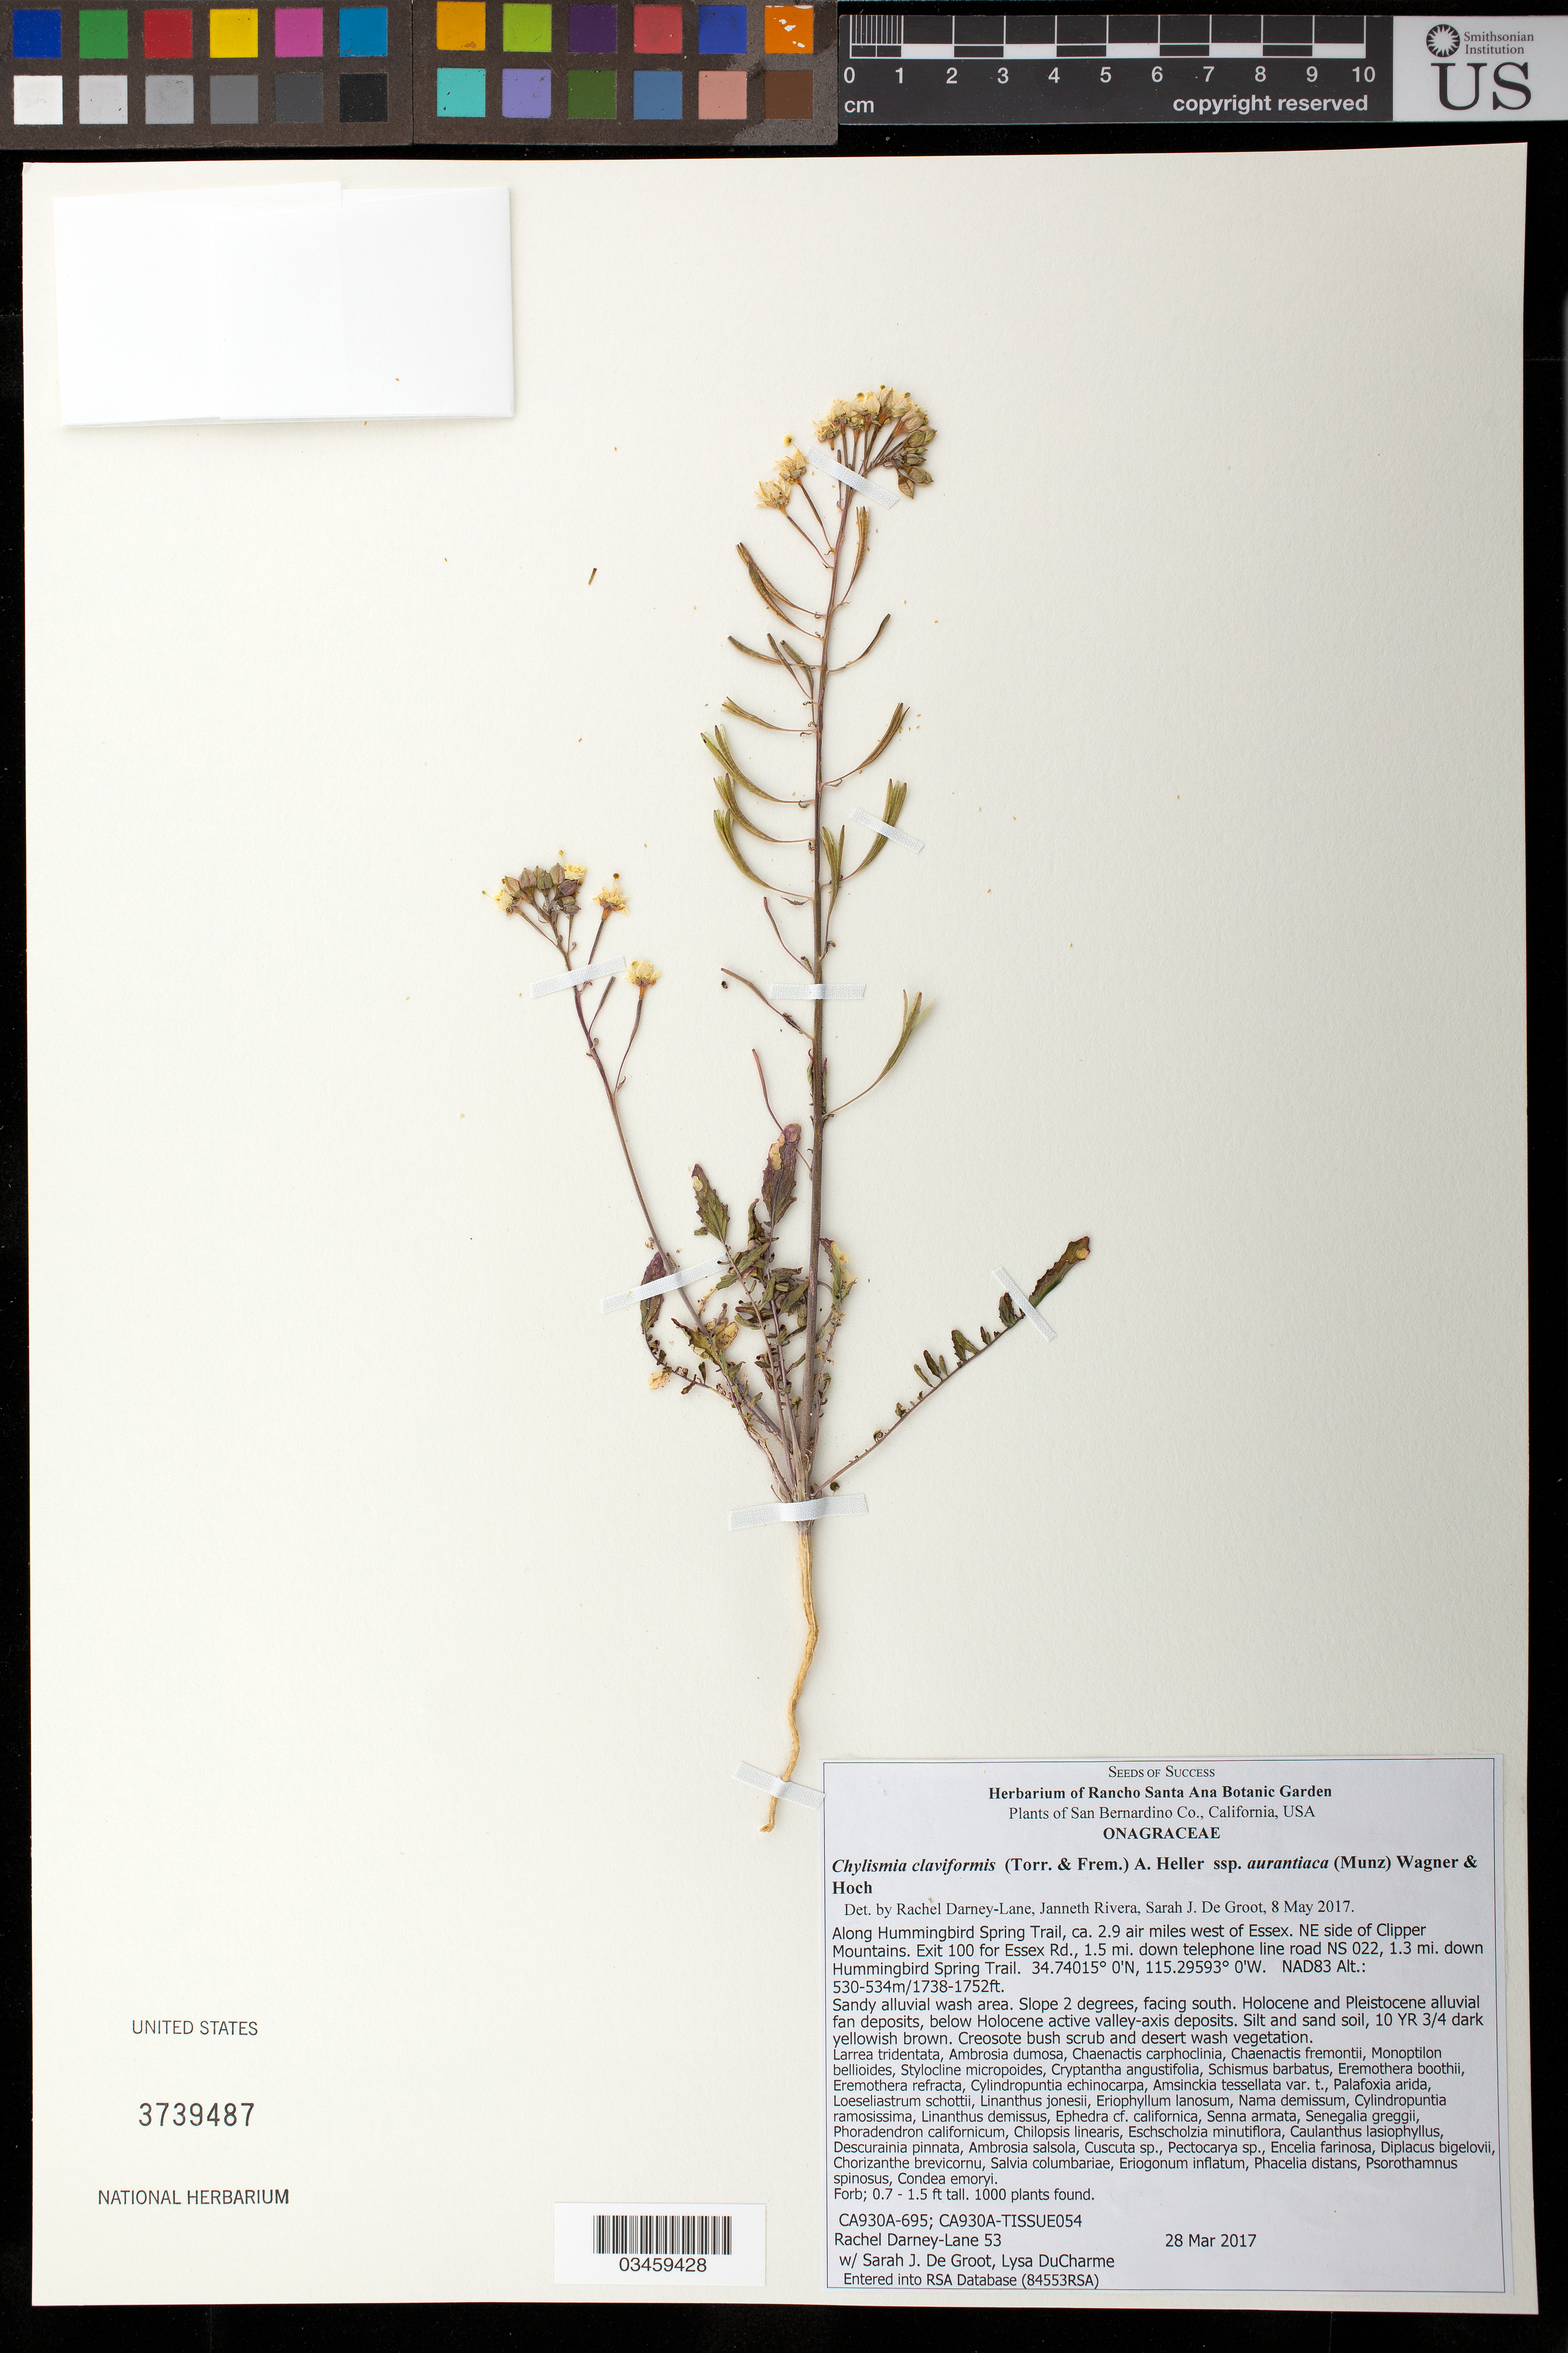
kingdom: Plantae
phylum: Tracheophyta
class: Magnoliopsida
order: Myrtales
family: Onagraceae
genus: Chylismia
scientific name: Chylismia claviformis subsp. aurantiaca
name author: (Munz) W.L. Wagner & Hoch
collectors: R. Darney-Lane & S. De Groot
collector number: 53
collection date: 2017-03-28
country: United States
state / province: California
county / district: San Bernardino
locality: Along Hummingbird Spring Trail, 2.9 air mi W of Essex. NE side Clipper Mts. Exit 100 for Essex Rd, 1.5 mi down telephone line road NS 022, 1.3 mi down Hummingbird Spring Trail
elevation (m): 530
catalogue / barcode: US 3739487